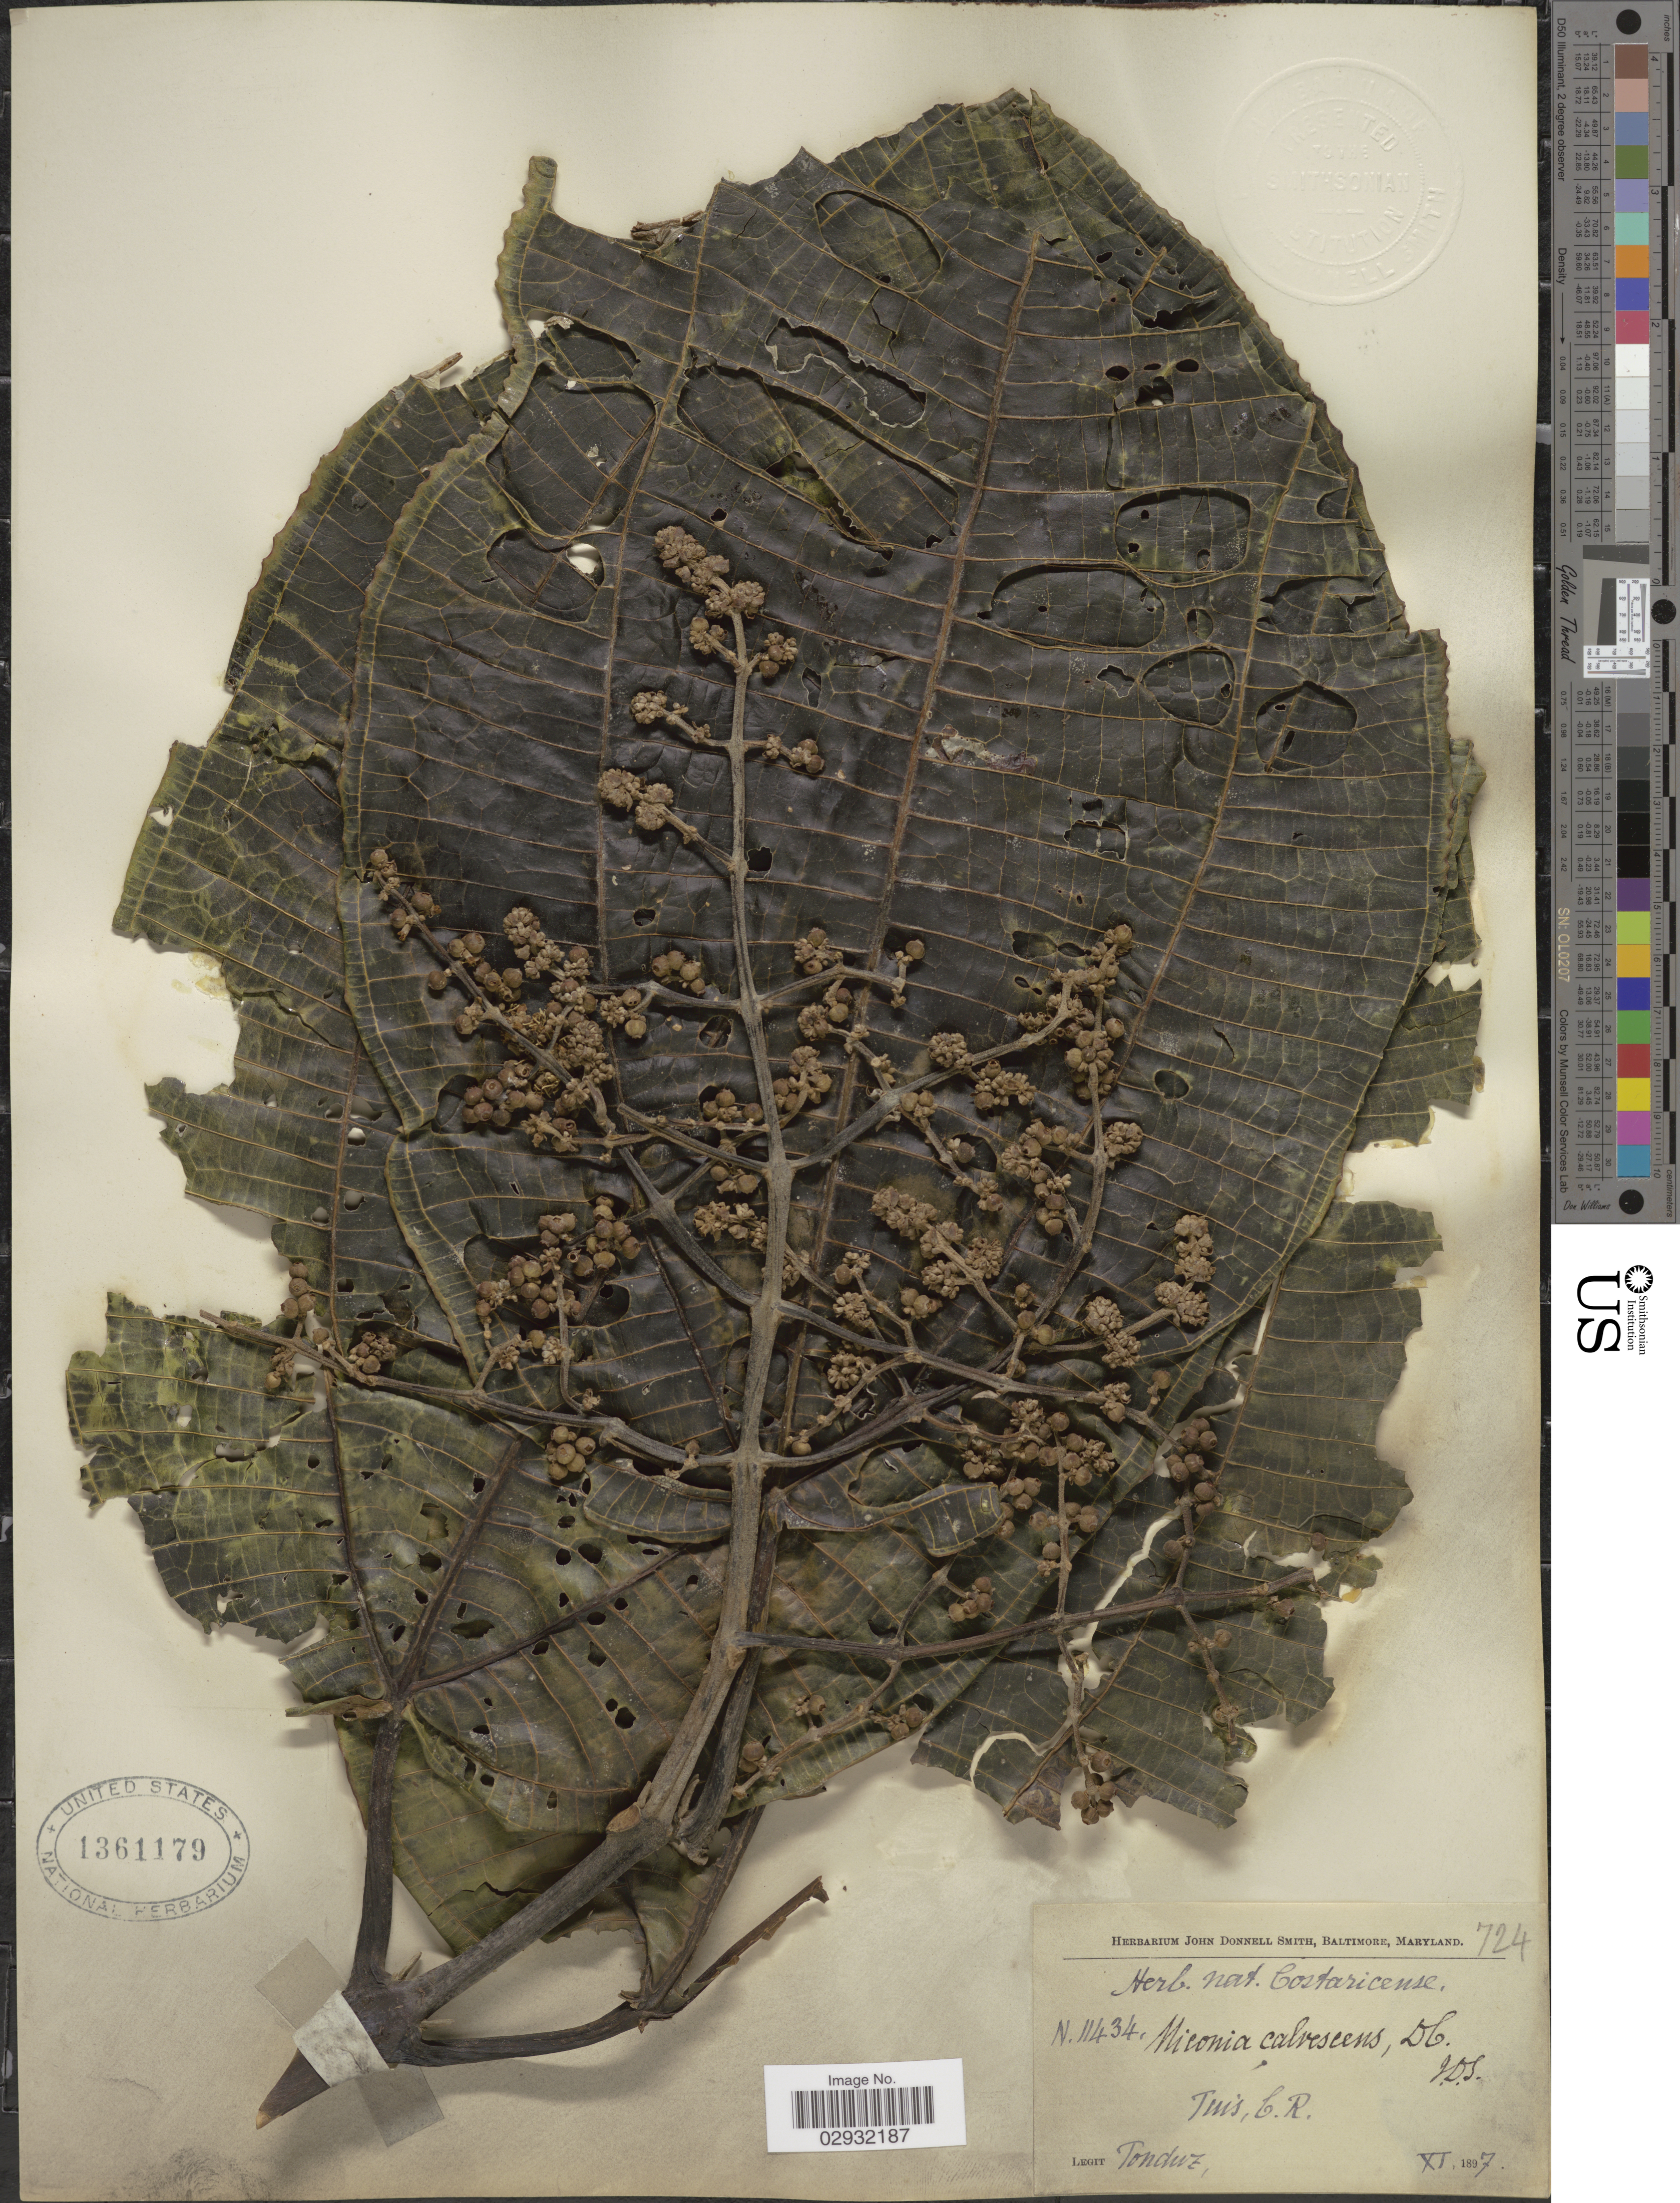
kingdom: Plantae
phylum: Tracheophyta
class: Magnoliopsida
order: Myrtales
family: Melastomataceae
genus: Miconia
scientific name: Miconia calvescens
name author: DC.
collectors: Tonduz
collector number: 724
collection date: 1897-11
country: Costa Rica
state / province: Cartago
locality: Tuis, C.R.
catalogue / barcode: US 1361179